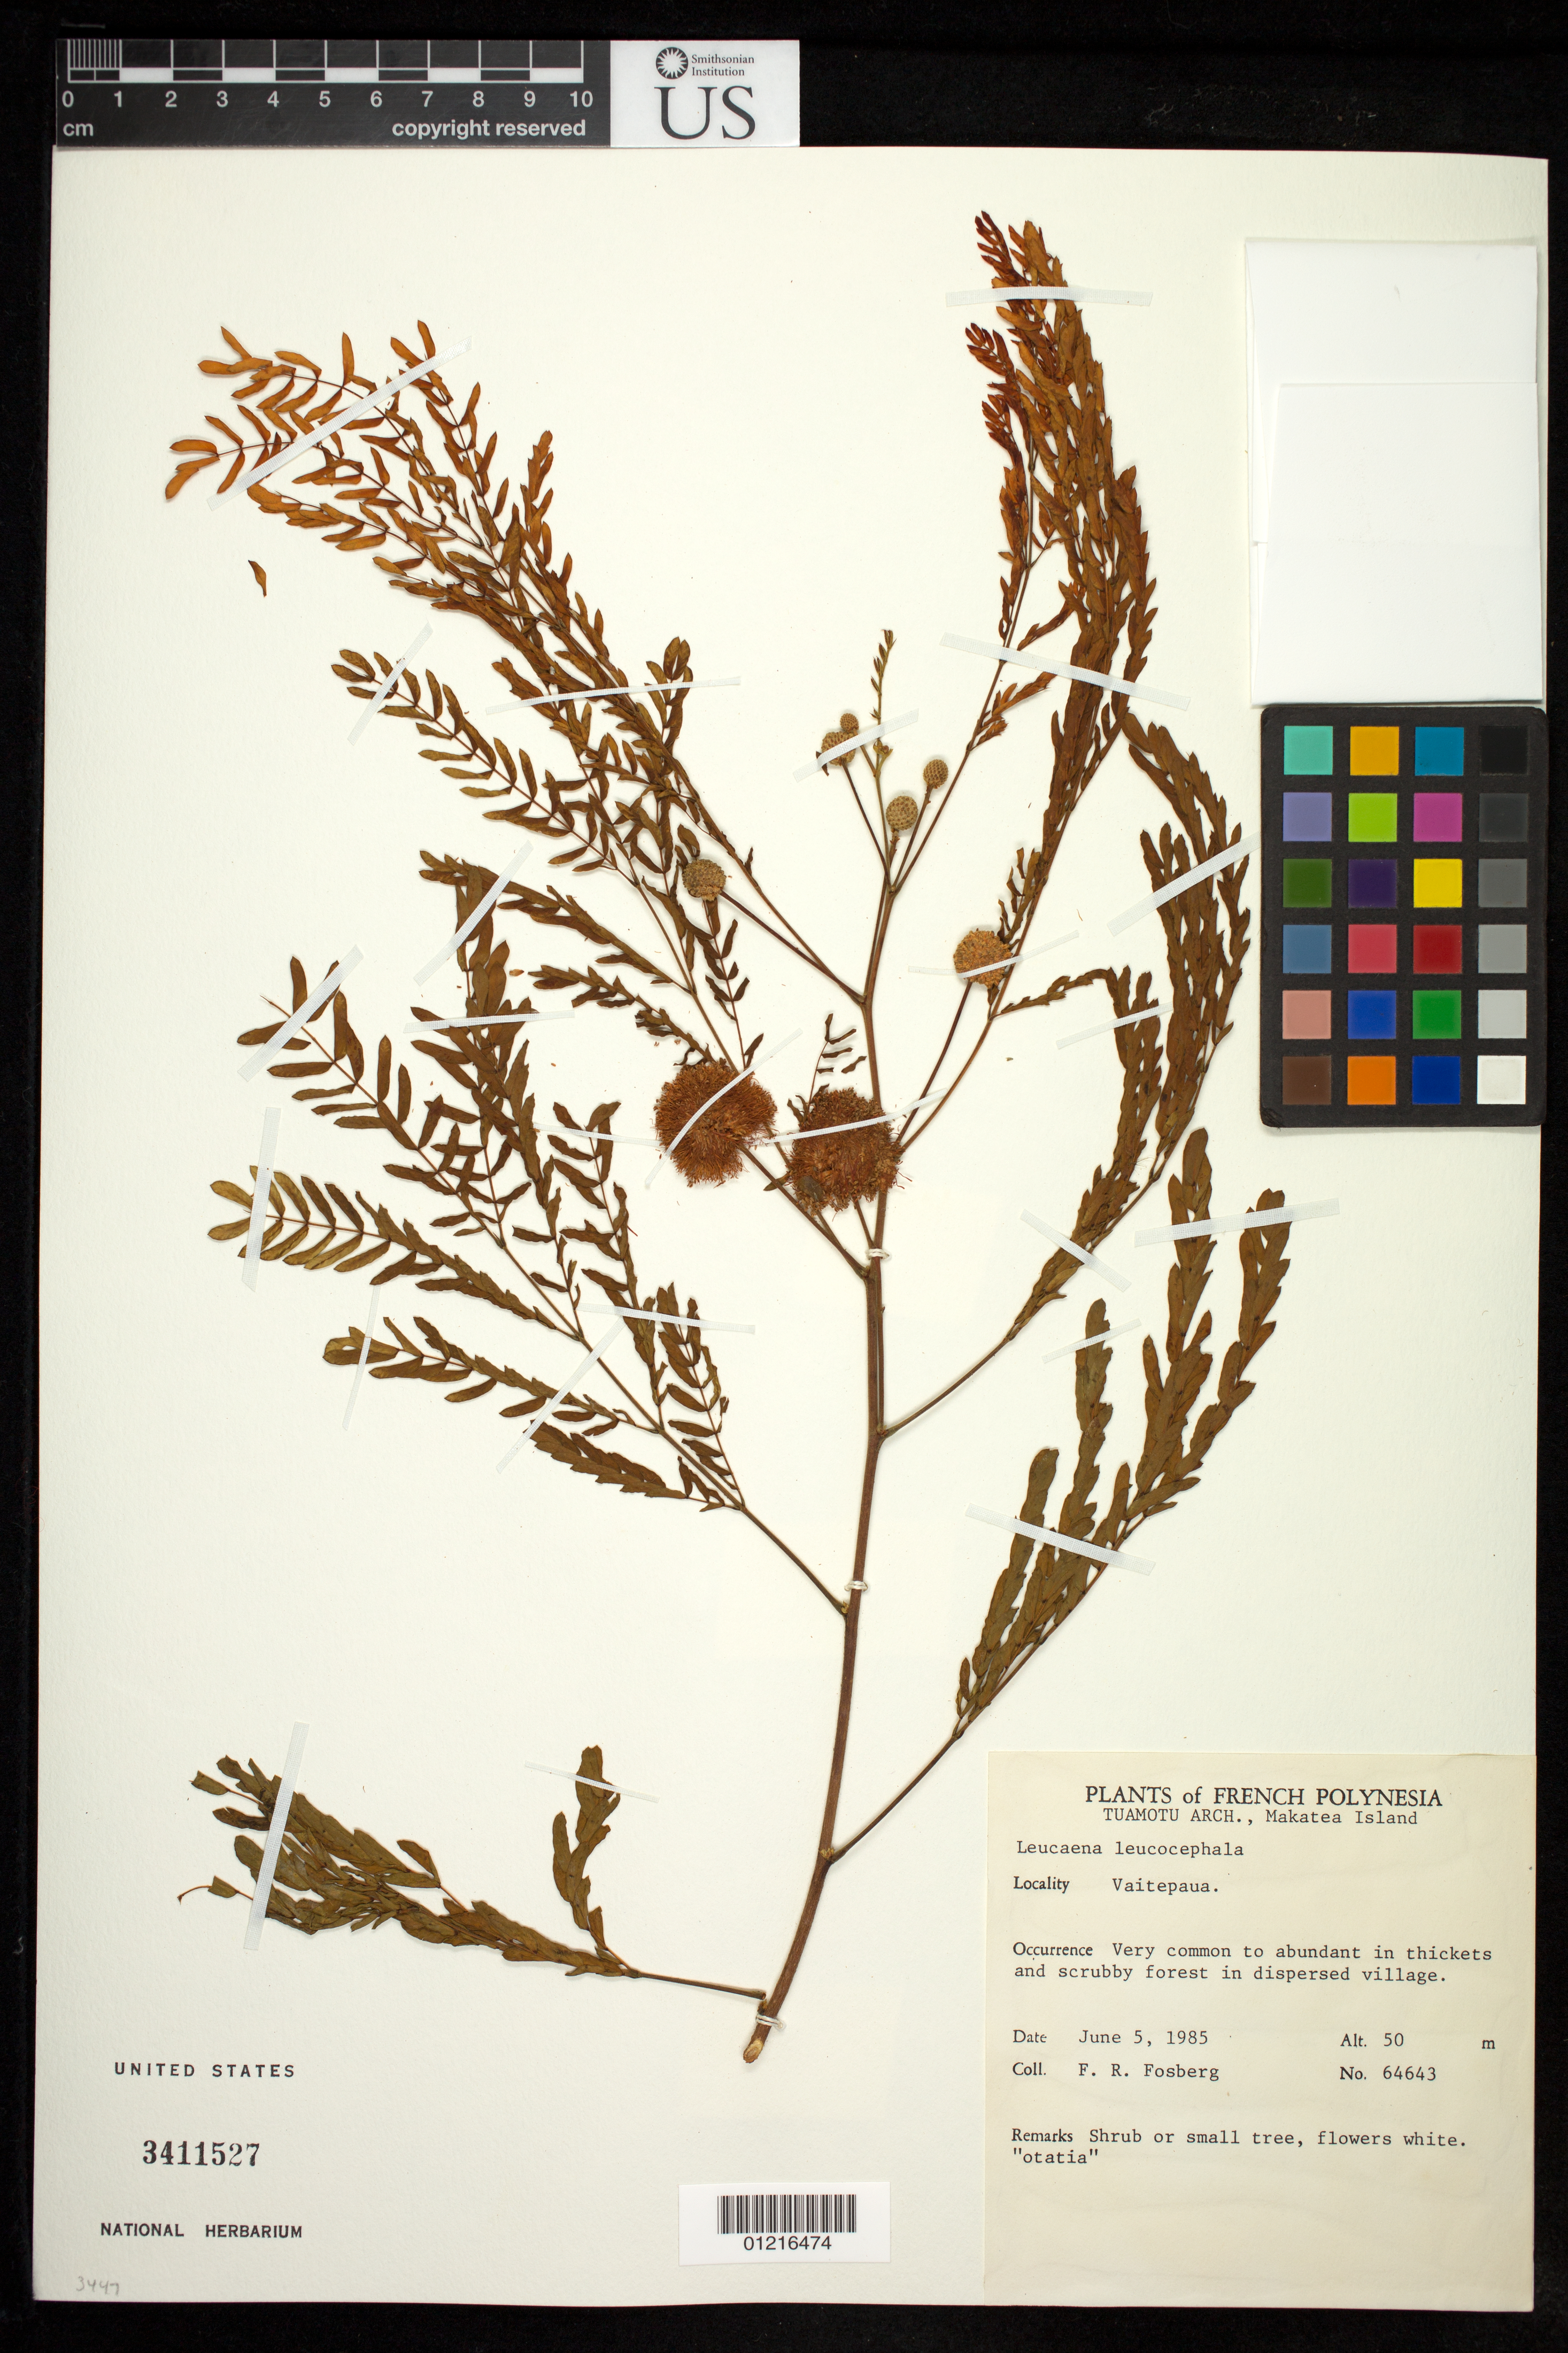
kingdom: Plantae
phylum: Tracheophyta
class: Magnoliopsida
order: Fabales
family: Fabaceae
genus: Leucaena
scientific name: Leucaena leucocephala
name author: (Lam.) de Wit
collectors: F. R. Fosberg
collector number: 64643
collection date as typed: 05 Jun 1985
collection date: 1985-06-05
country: French Polynesia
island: Makatea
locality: Vaitepaua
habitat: Thickets and scrubby forest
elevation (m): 50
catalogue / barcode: US 3411527